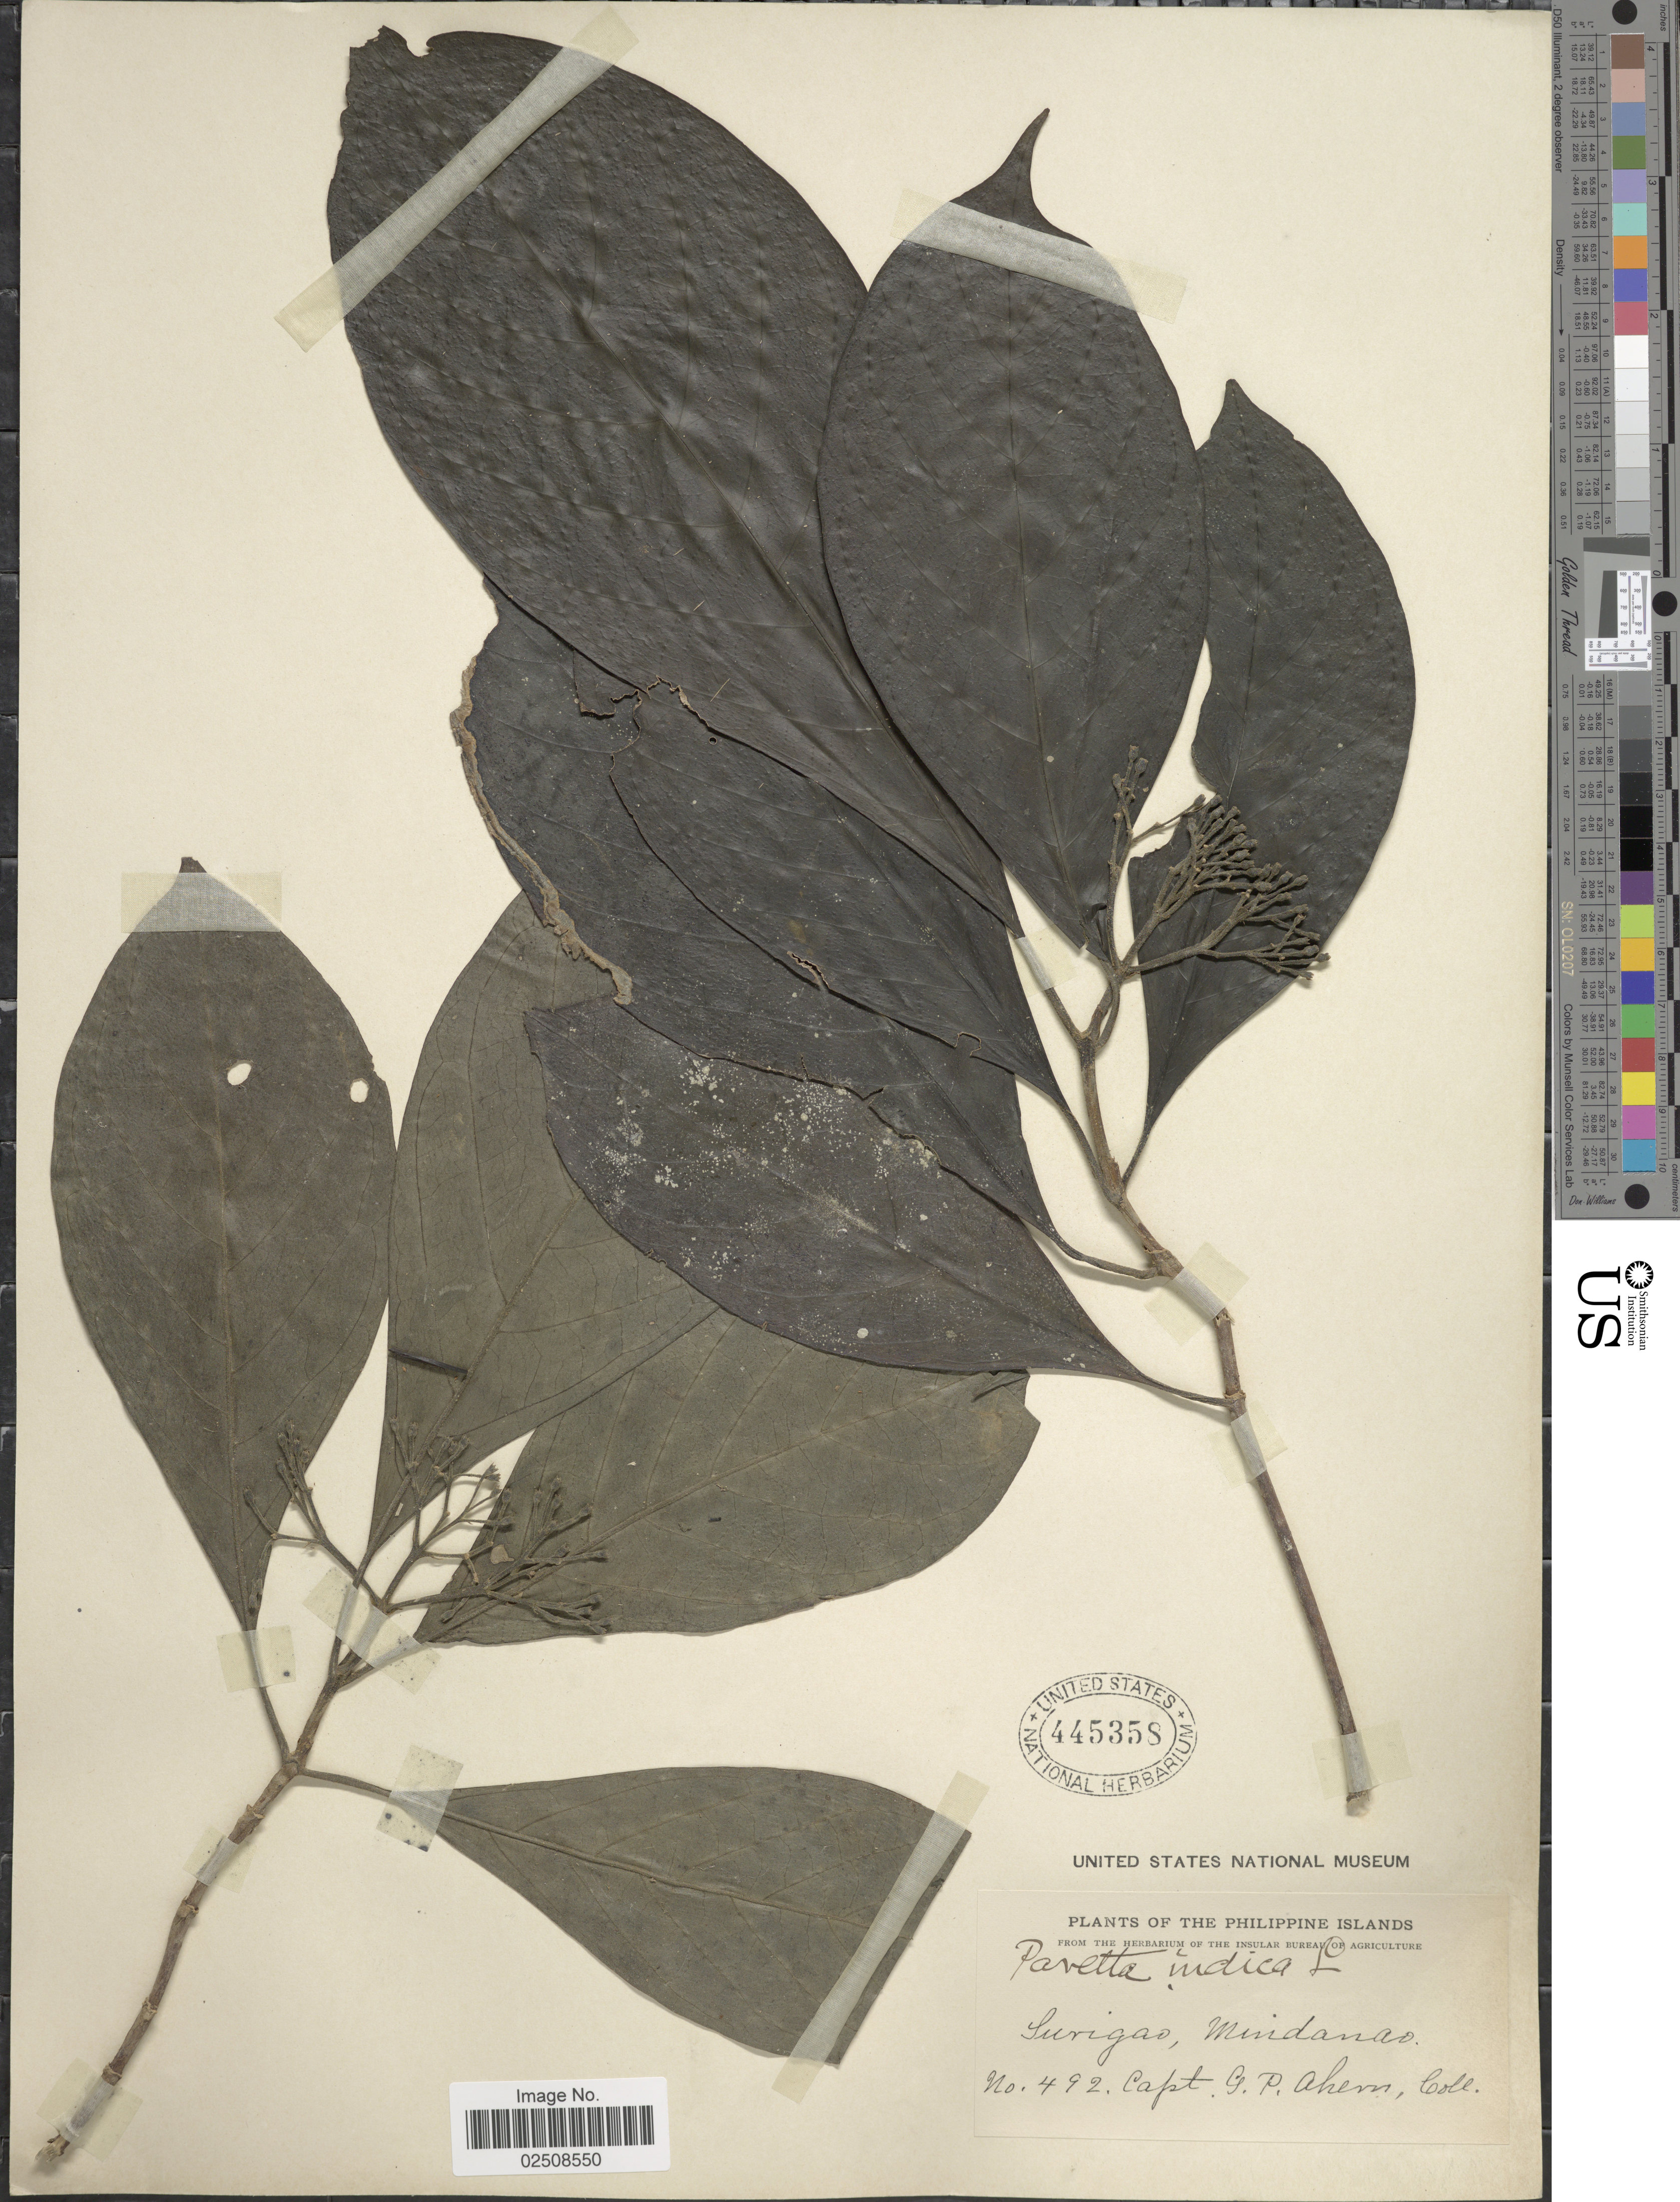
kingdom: Plantae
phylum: Tracheophyta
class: Magnoliopsida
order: Gentianales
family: Rubiaceae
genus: Pavetta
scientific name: Pavetta indica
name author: L.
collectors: G. Ahern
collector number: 492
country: Philippines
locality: Philippine Islands. Surigao, Mindanao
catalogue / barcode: US 445358